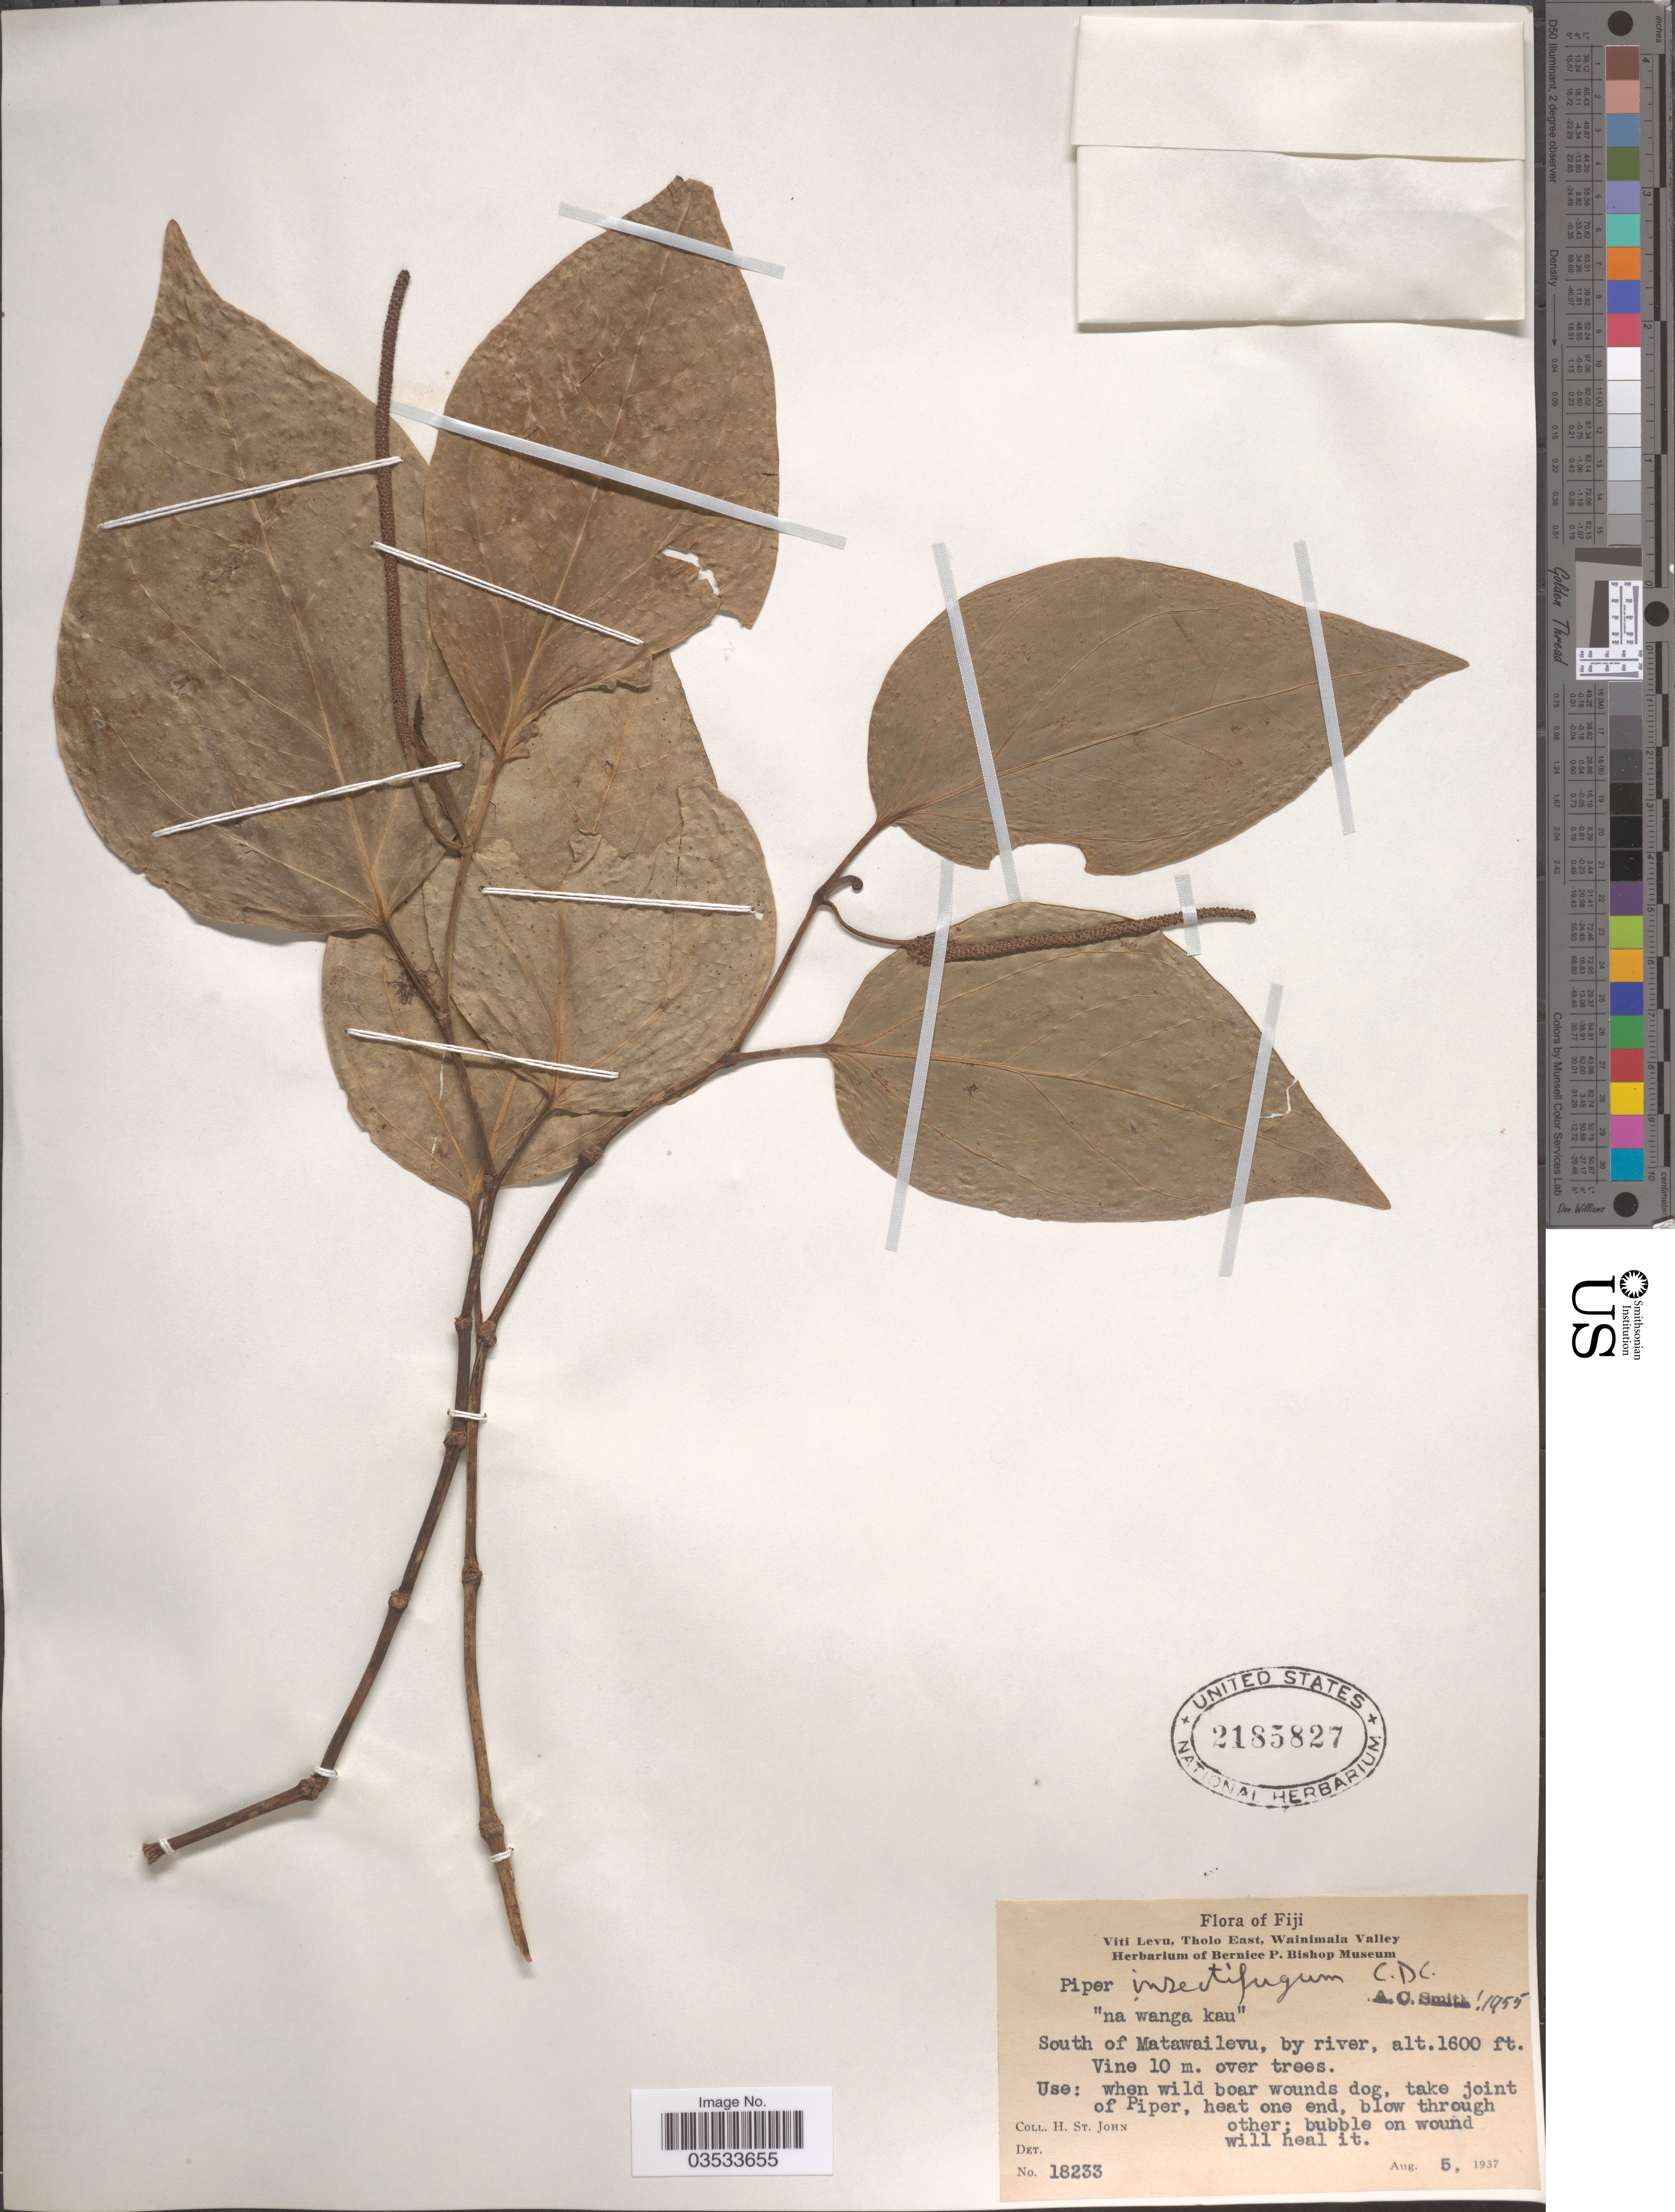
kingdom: Plantae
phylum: Tracheophyta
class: Magnoliopsida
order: Piperales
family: Piperaceae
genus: Piper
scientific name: Piper insectifugum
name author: C. DC.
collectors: H. St. John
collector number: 18233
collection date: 1937-08-05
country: Fiji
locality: Viti Levu, Tholo East, Wainimala Valley. South of Matawailevu, by river.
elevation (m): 488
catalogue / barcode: US 2185827